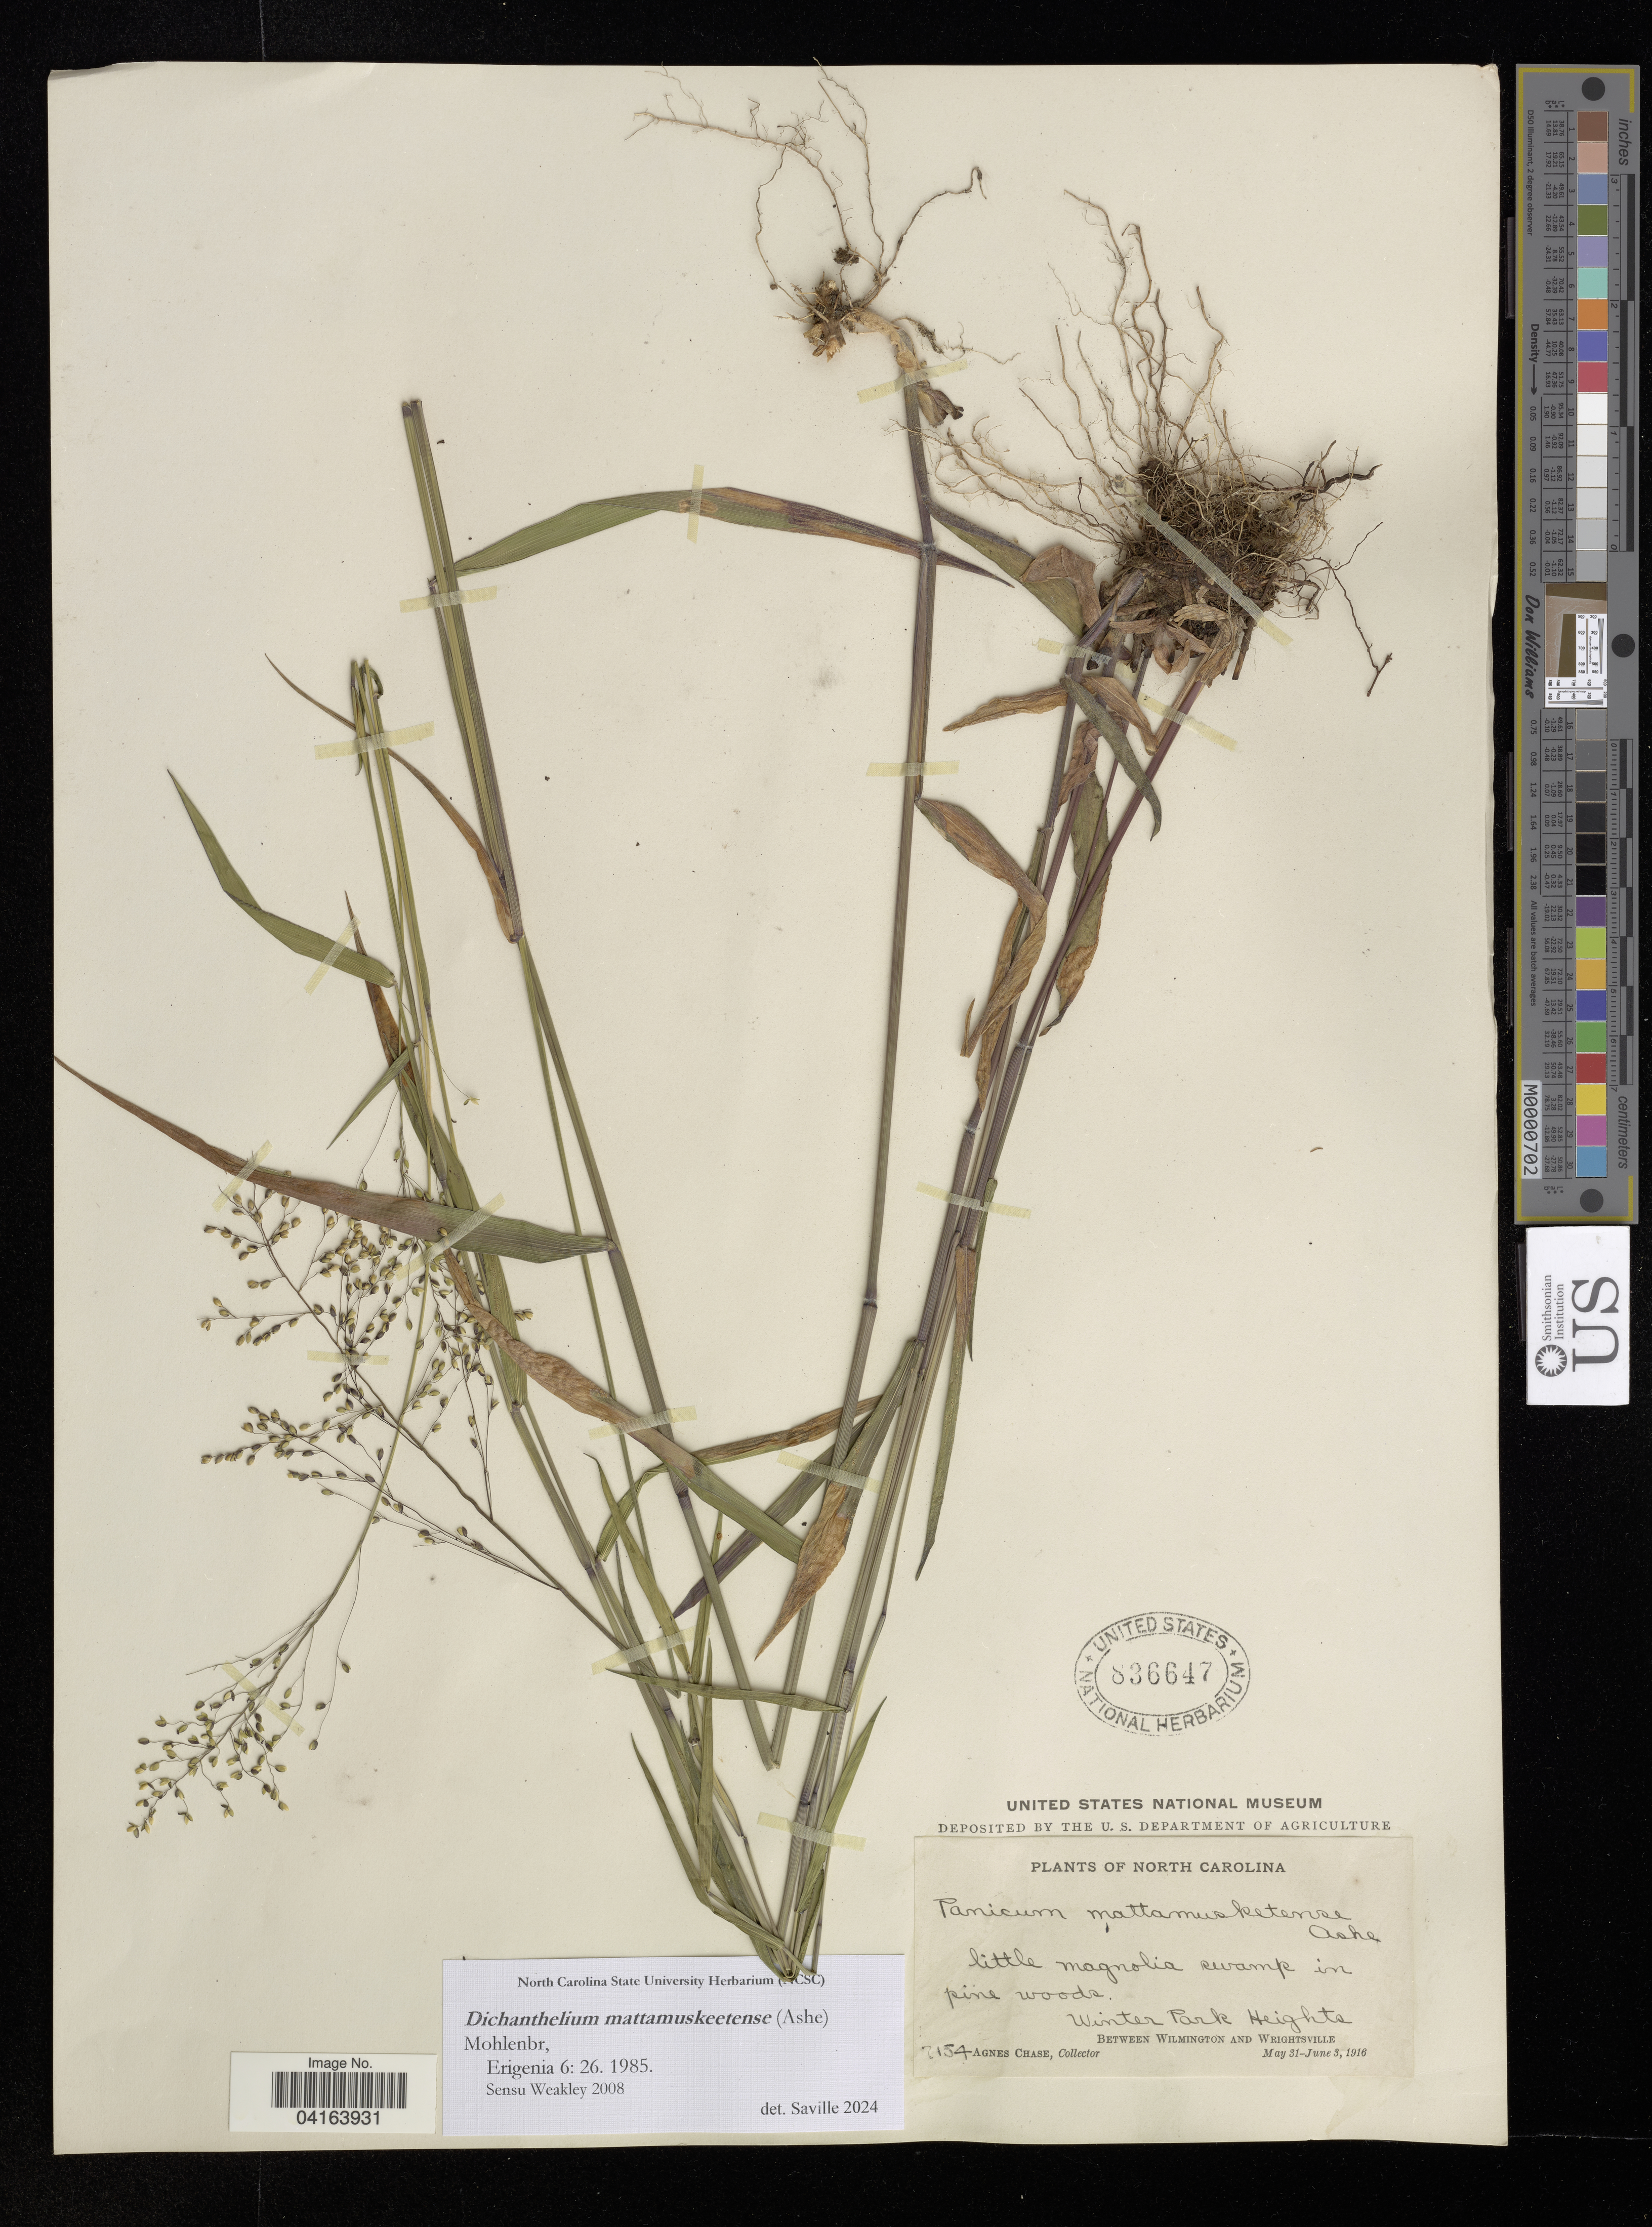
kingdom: Plantae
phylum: Tracheophyta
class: Liliopsida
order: Poales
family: Poaceae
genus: Dichanthelium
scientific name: Dichanthelium mattamuskeetense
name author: (Ashe) Mohlenbr.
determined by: Saville, A. C., (NCSC), North Carolina State University (UNITED STATES)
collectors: A. Chase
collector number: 7154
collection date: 1916-05-31/1916-06-03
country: United States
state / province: North Carolina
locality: Little magnolia swamp in pine woods. Winter Park Heights. Between Wilmington and Wrightsville.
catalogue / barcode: US 836647